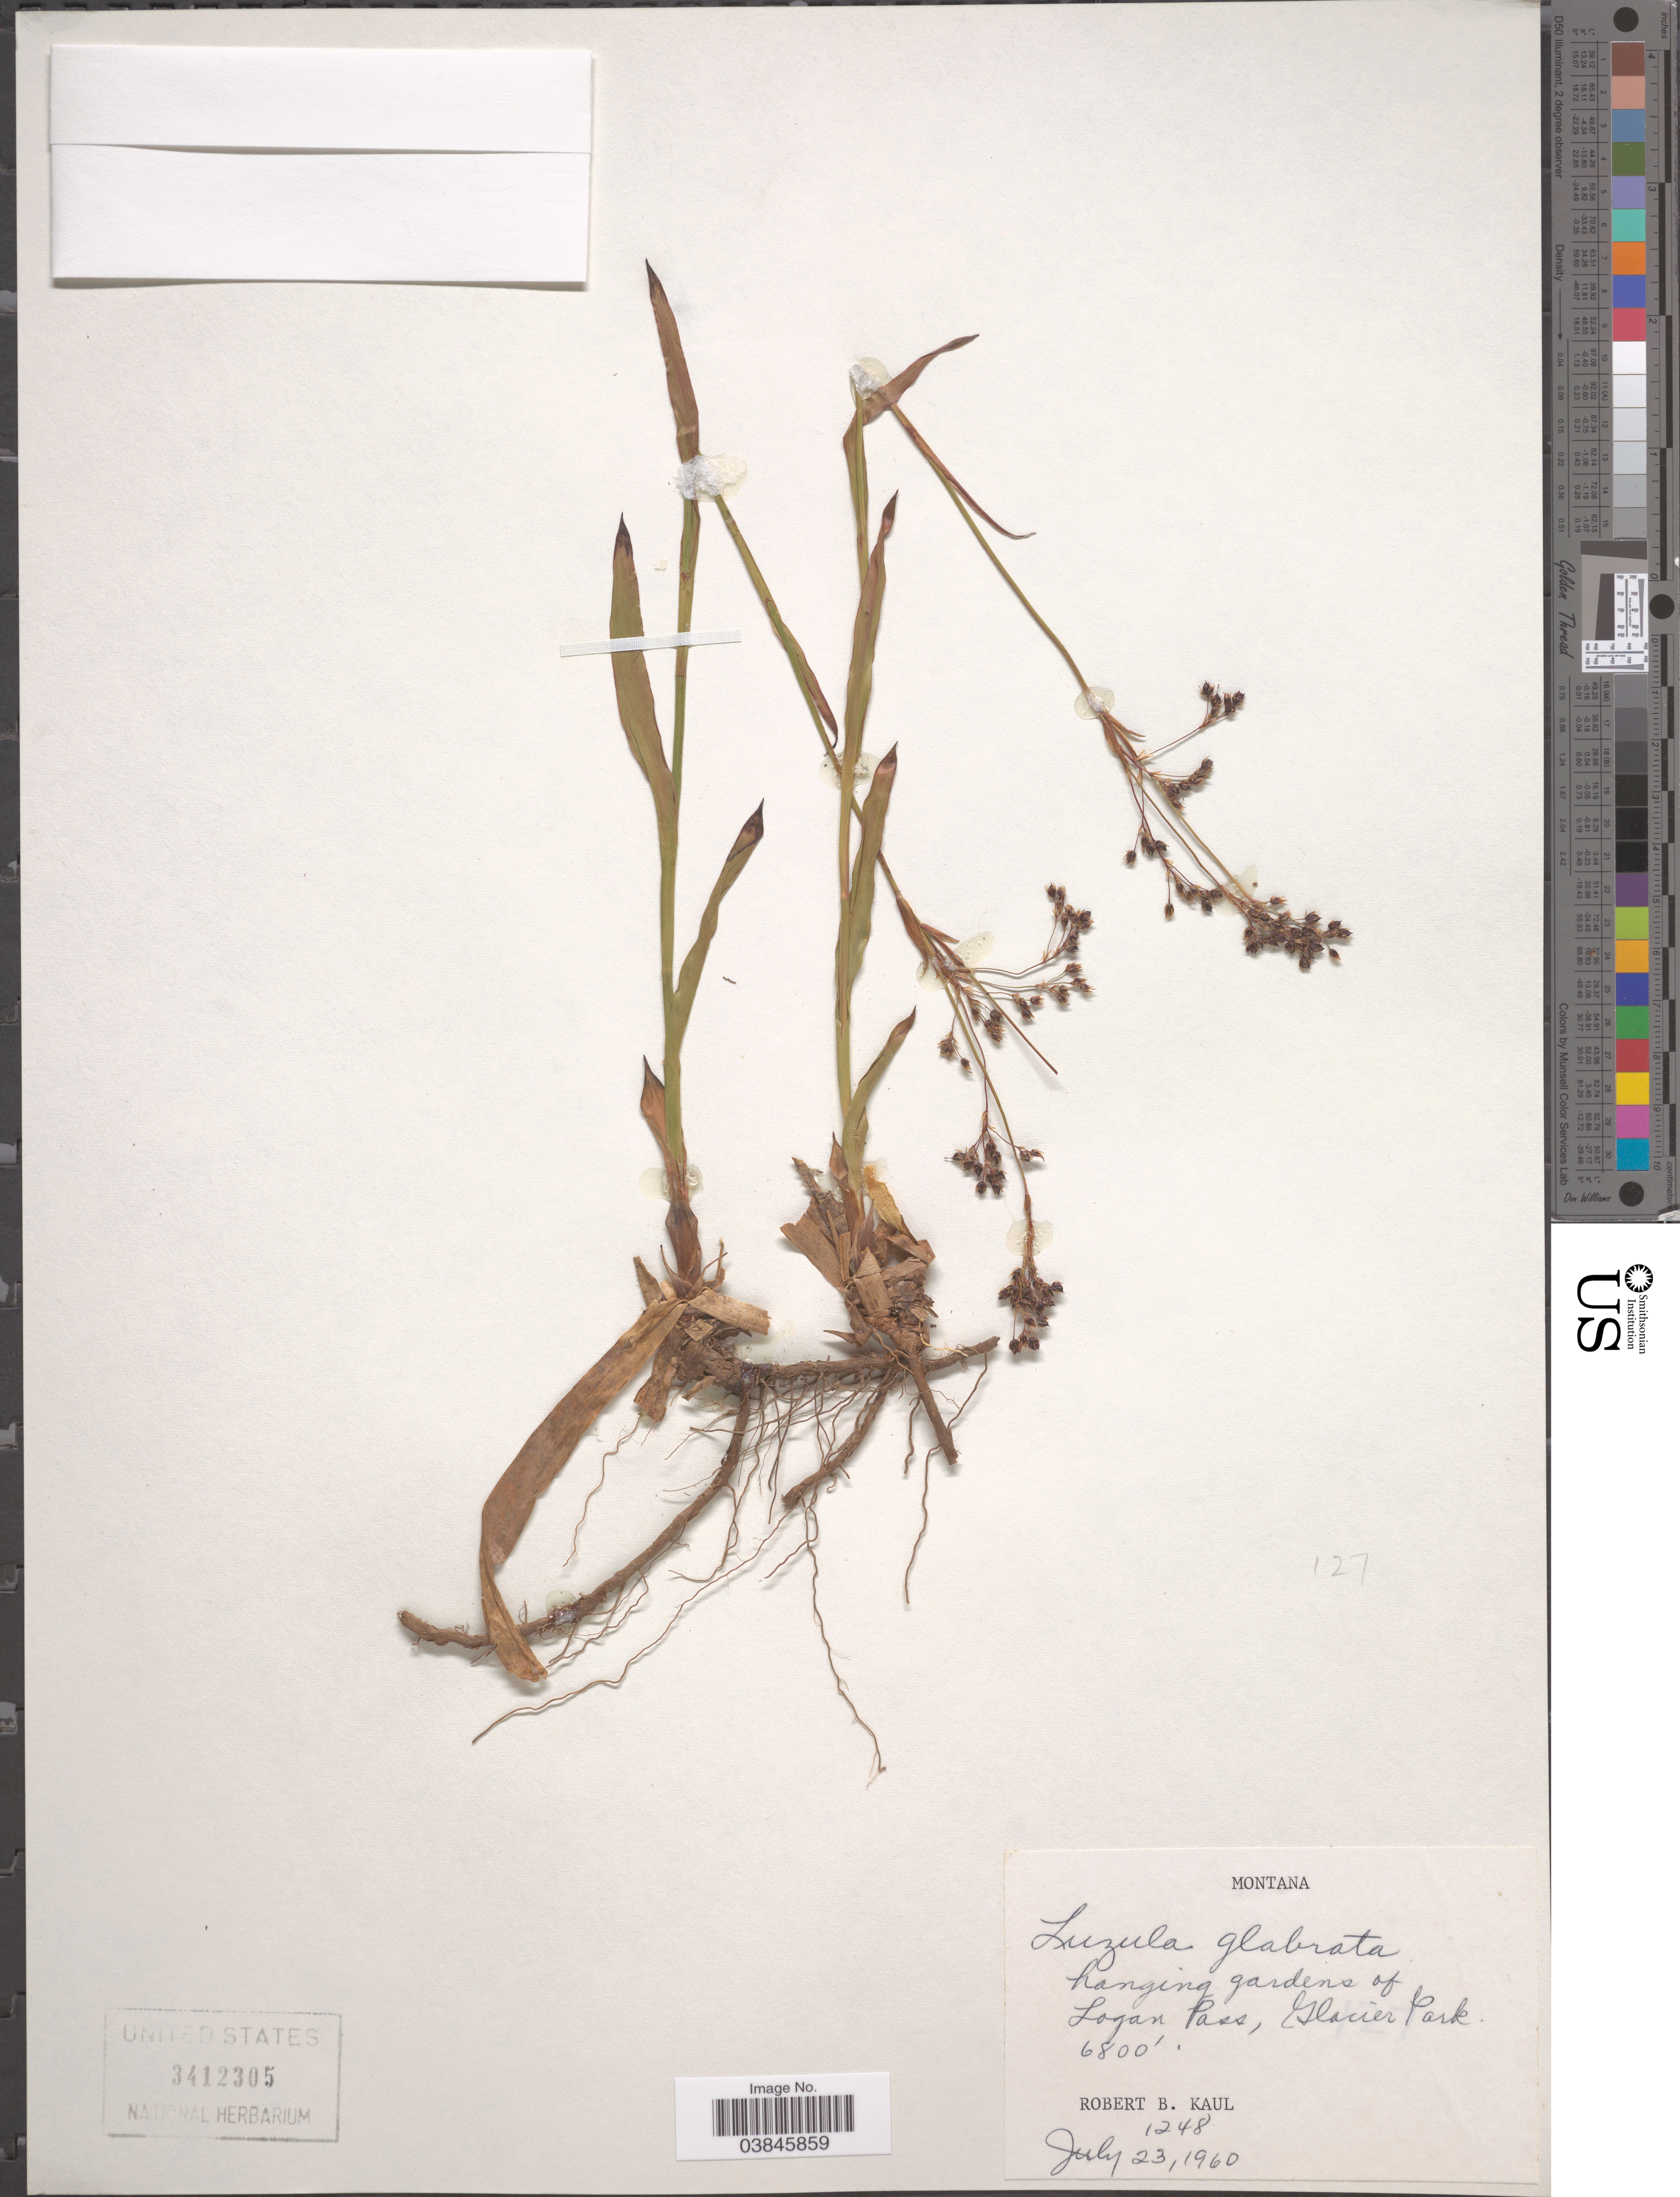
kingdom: Plantae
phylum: Tracheophyta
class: Liliopsida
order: Poales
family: Juncaceae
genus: Luzula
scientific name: Luzula glabrata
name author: (Hoppe) Desv.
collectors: R. Kaul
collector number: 1248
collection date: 1960-07-23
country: United States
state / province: Montana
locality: Hanging gardens of Logan Pass, Glacier Park.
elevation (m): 2073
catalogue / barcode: US 3412305